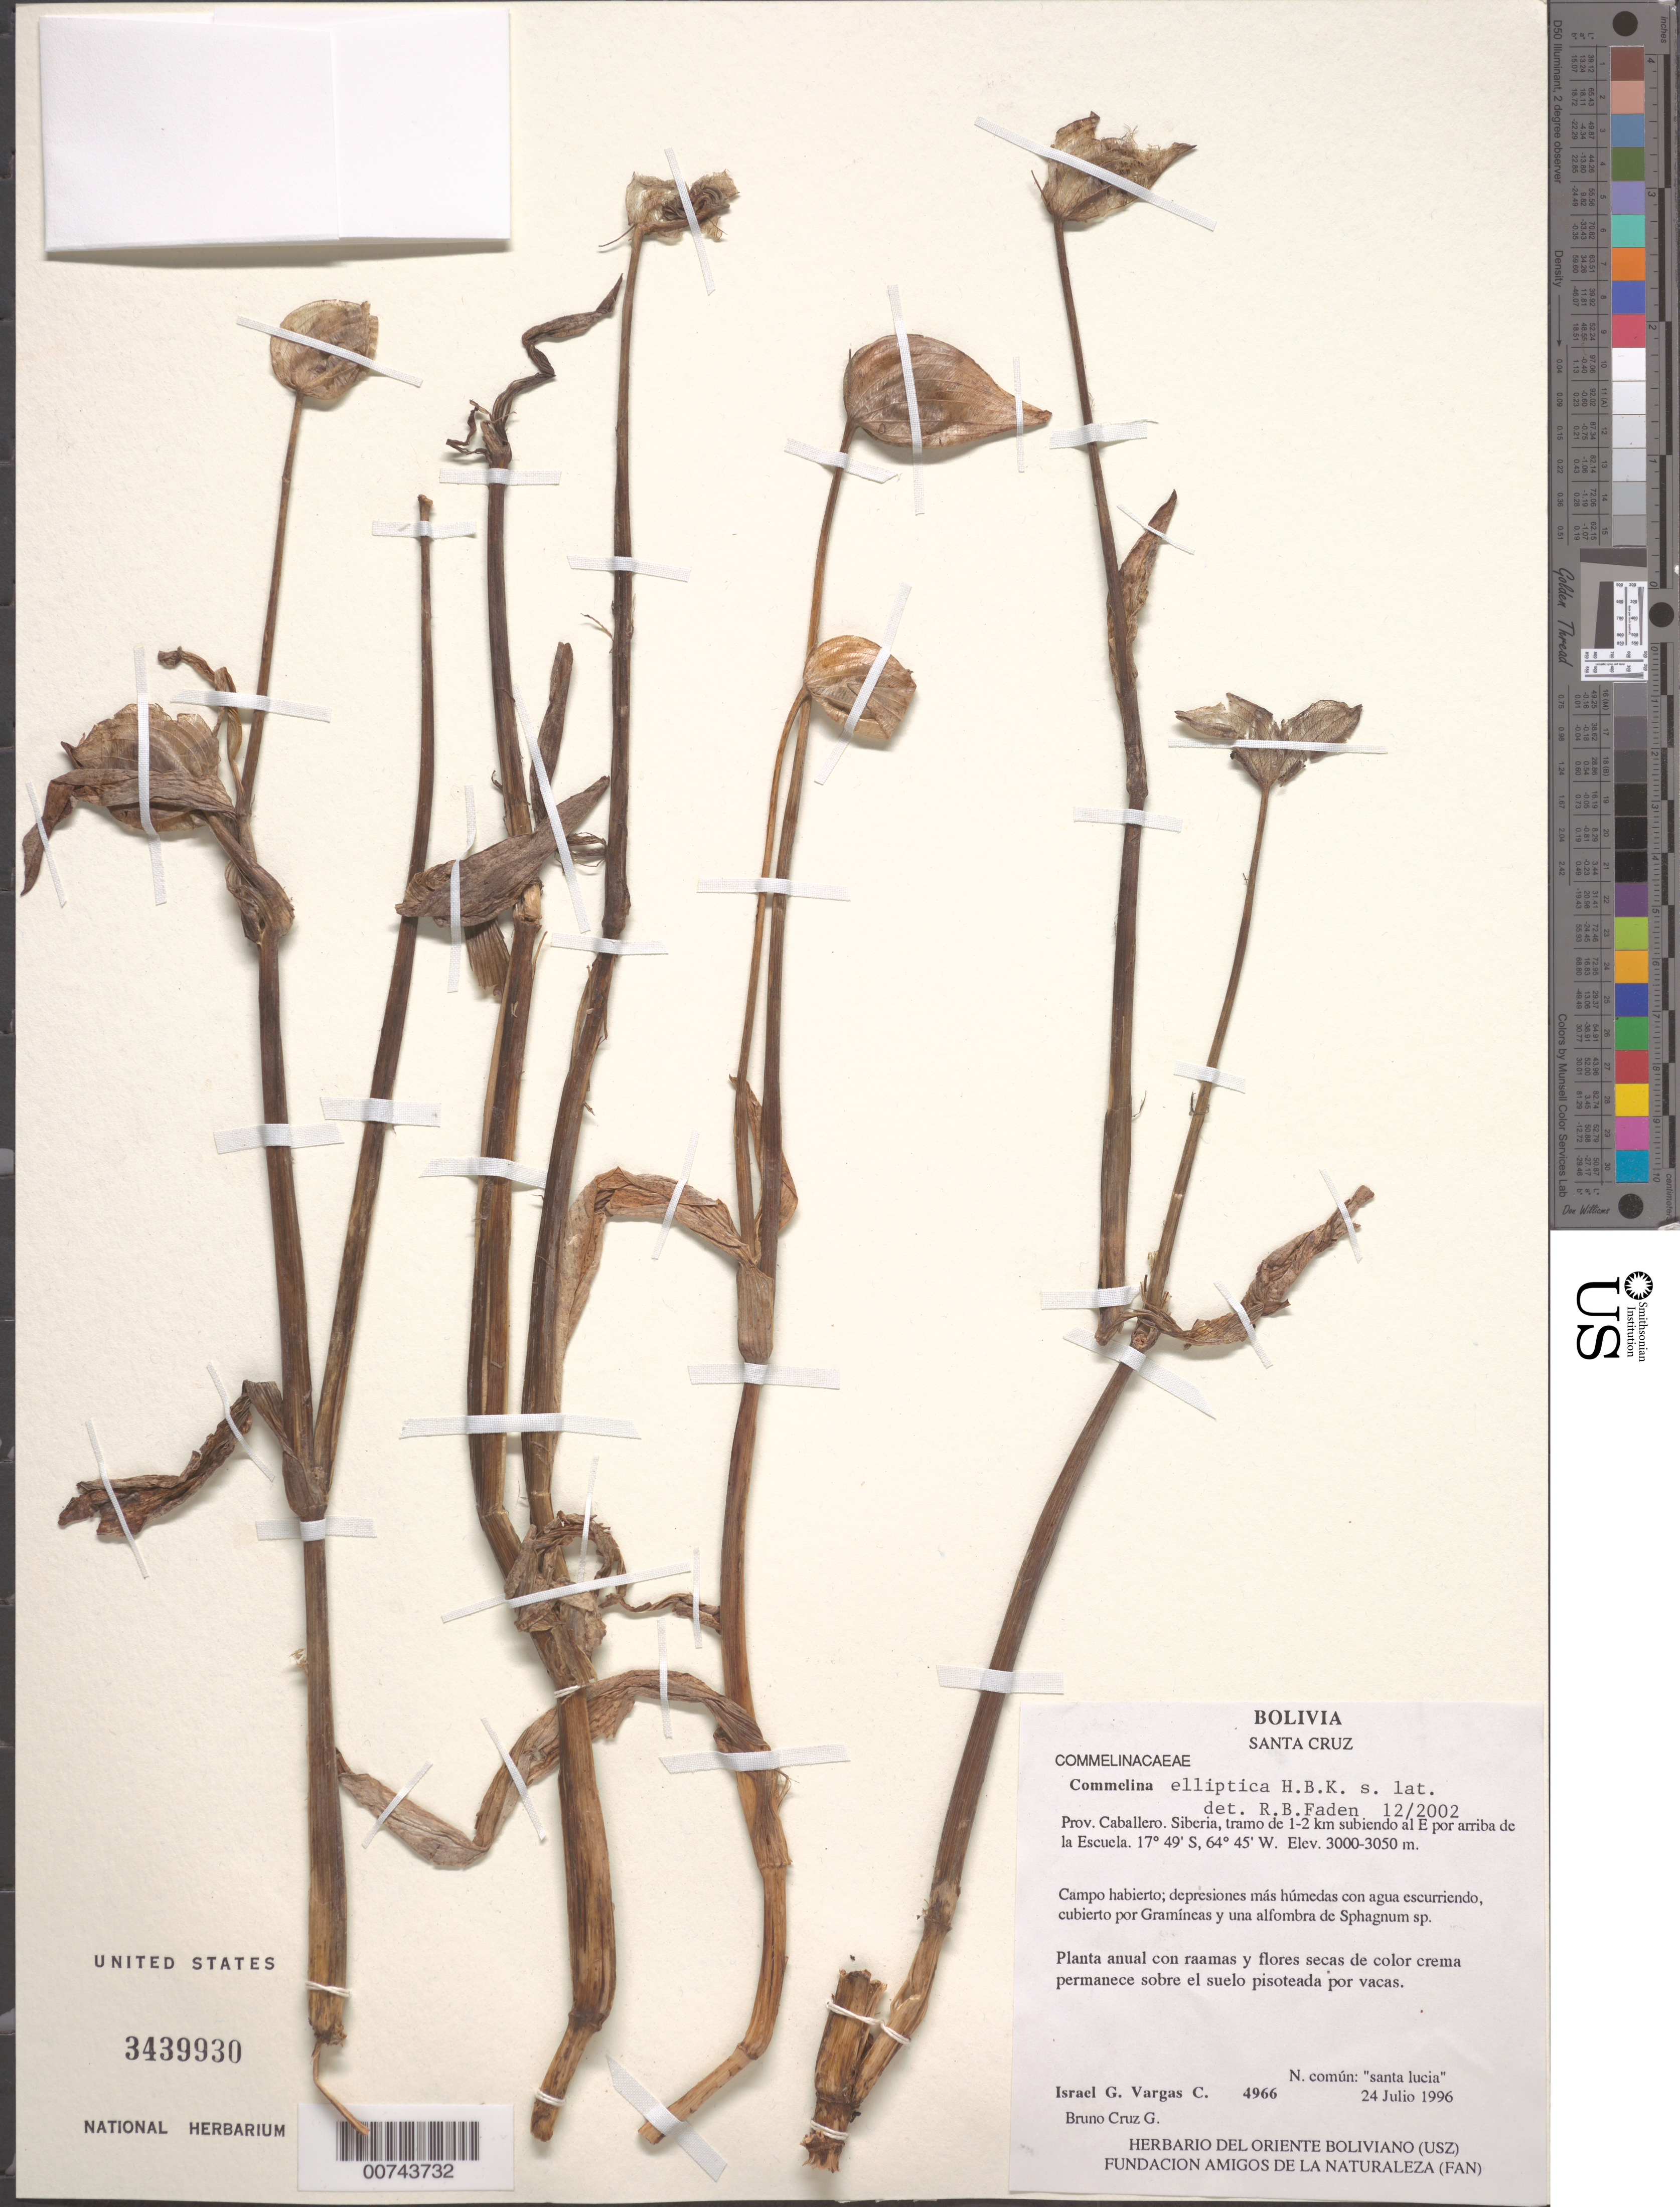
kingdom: Plantae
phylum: Tracheophyta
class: Liliopsida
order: Commelinales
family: Commelinaceae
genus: Commelina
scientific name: Commelina elliptica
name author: Kunth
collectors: I. G. Vargas C. & B. Cruz G.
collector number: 4966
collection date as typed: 24 Jul 1996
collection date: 1996-07-24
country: Bolivia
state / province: Santa Cruz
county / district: Caballero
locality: E por Arriba de la Escuela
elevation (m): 3000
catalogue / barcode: US 3439930